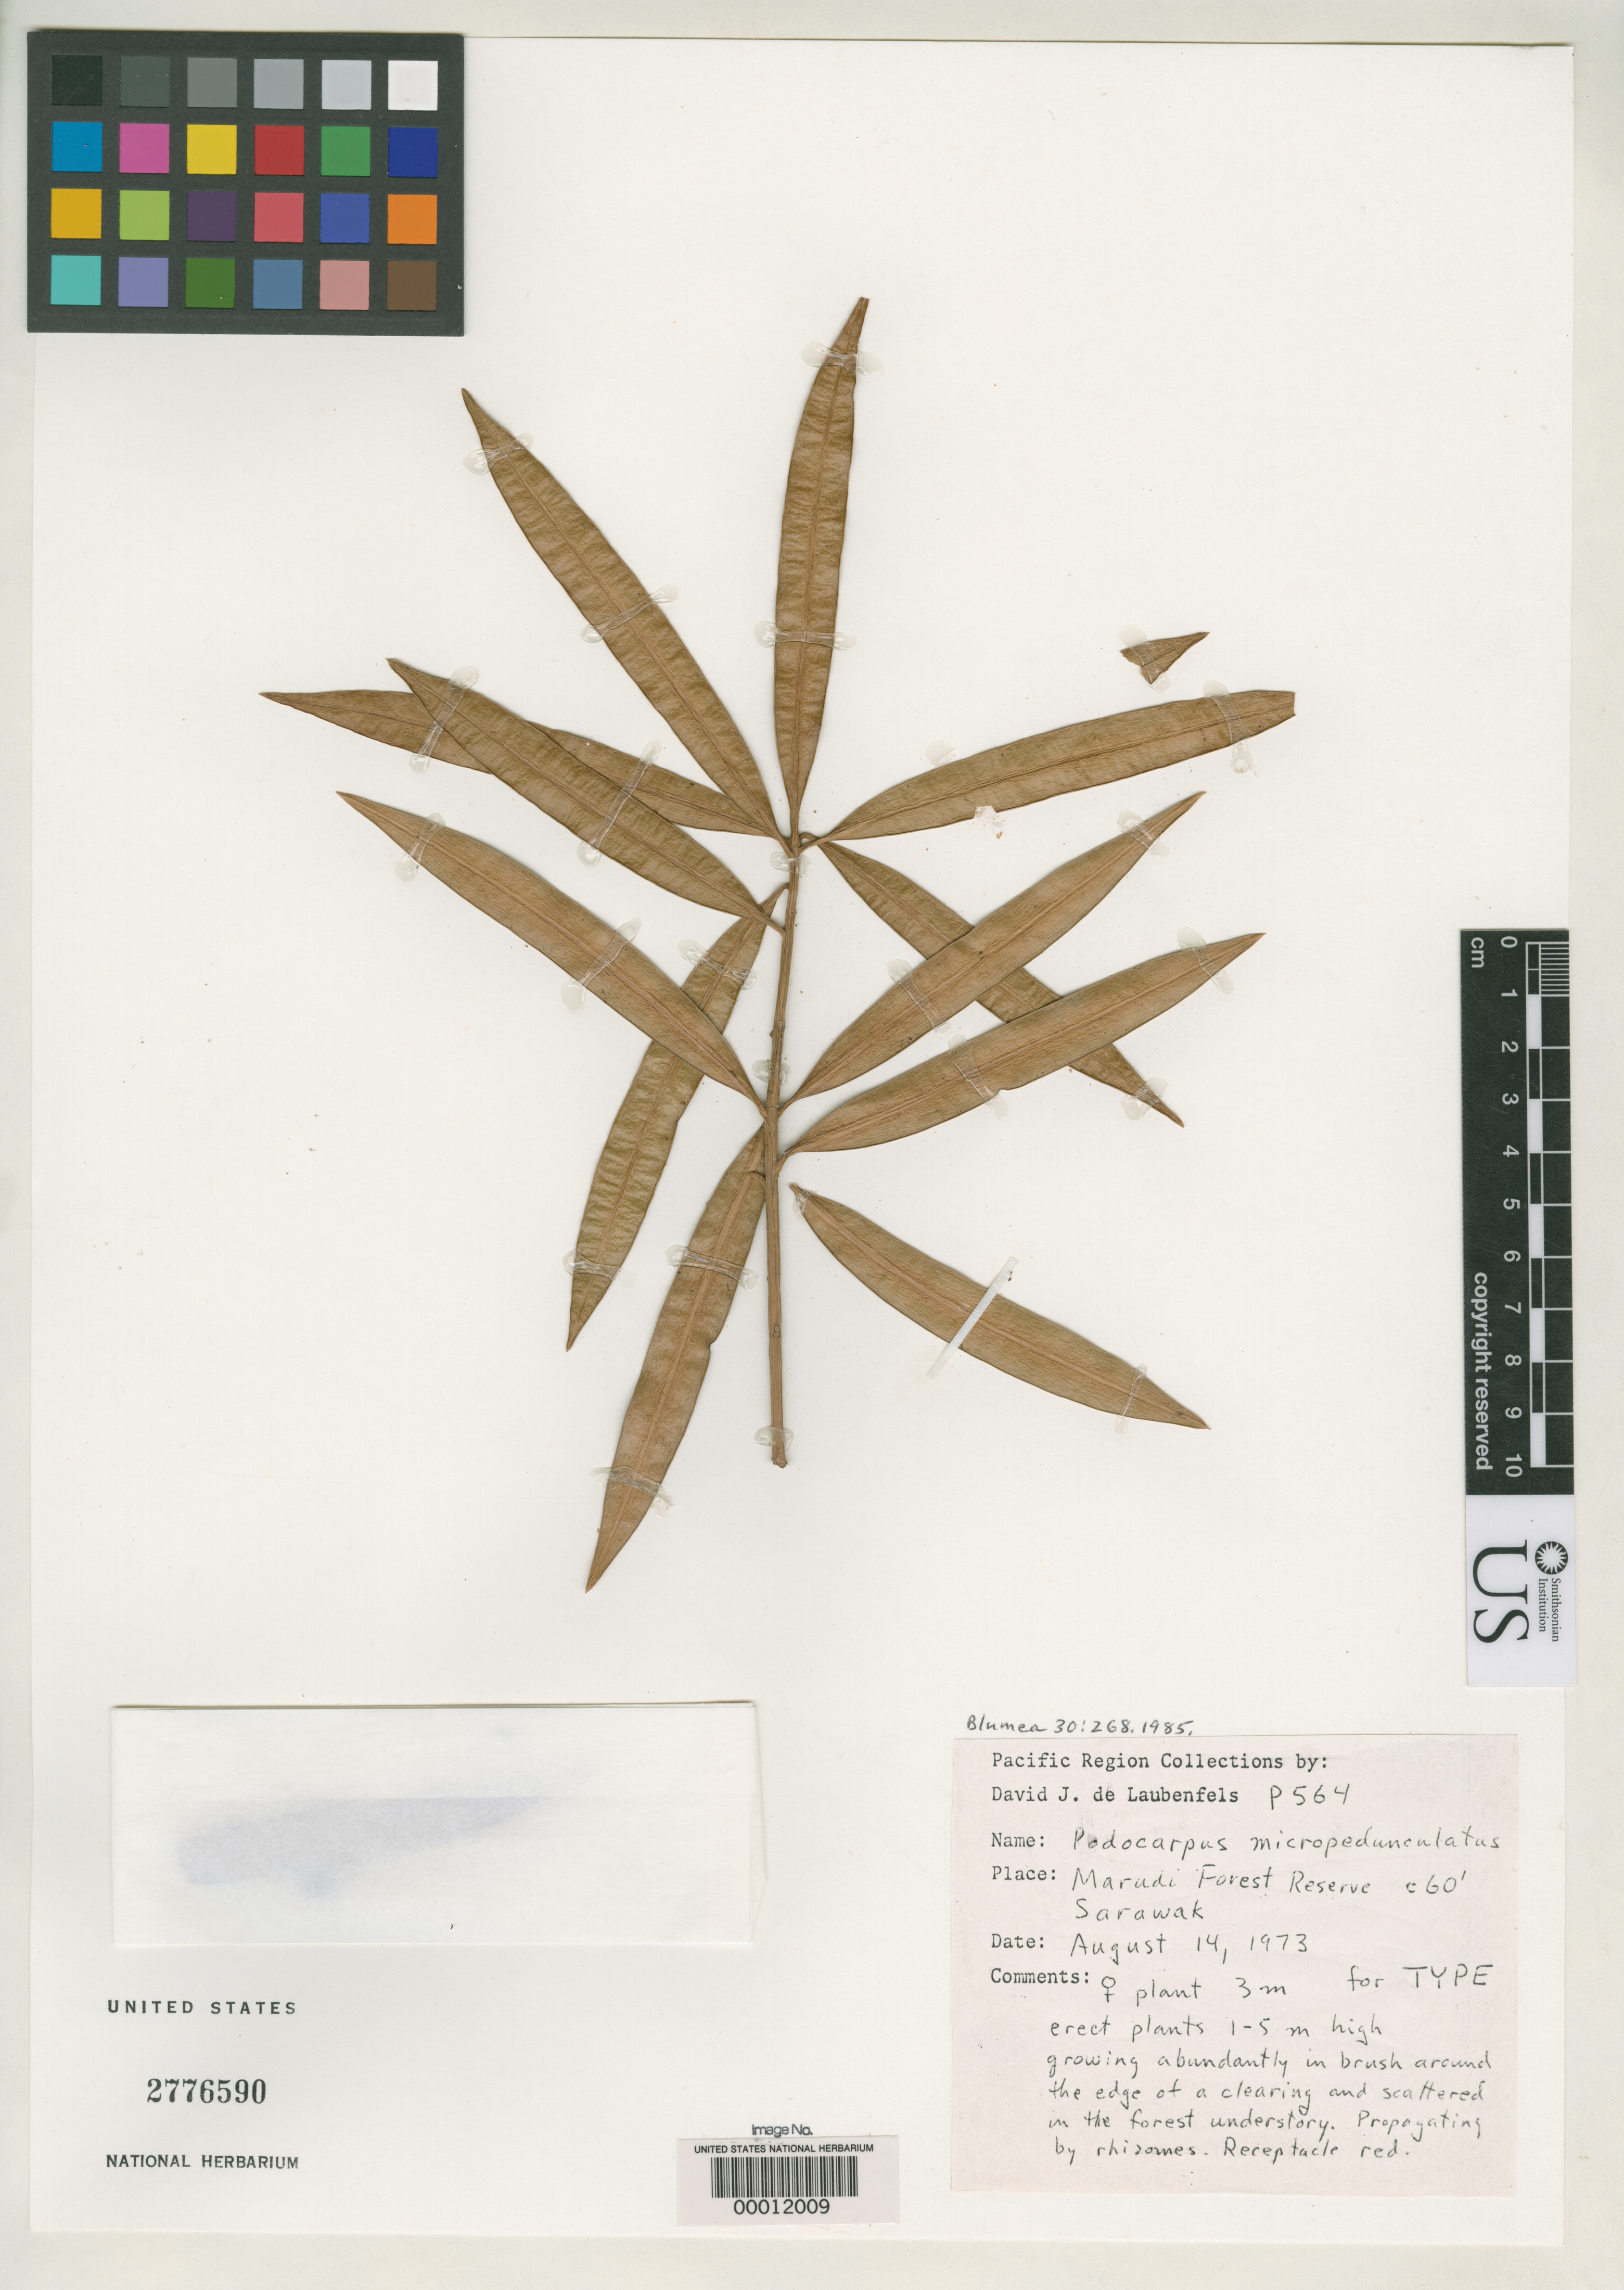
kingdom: Plantae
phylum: Tracheophyta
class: Pinopsida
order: Pinales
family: Podocarpaceae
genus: Podocarpus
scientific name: Podocarpus micropedunculatus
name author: de Laub.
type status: Isotype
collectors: D. J. de Laubenfels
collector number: P 564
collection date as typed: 14 Aug 1973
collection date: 1973-08-14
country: Malaysia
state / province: Sarawak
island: Borneo Island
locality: Marudi Forest Reserve; alt. 60 ft.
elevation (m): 18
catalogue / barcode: US 2776590